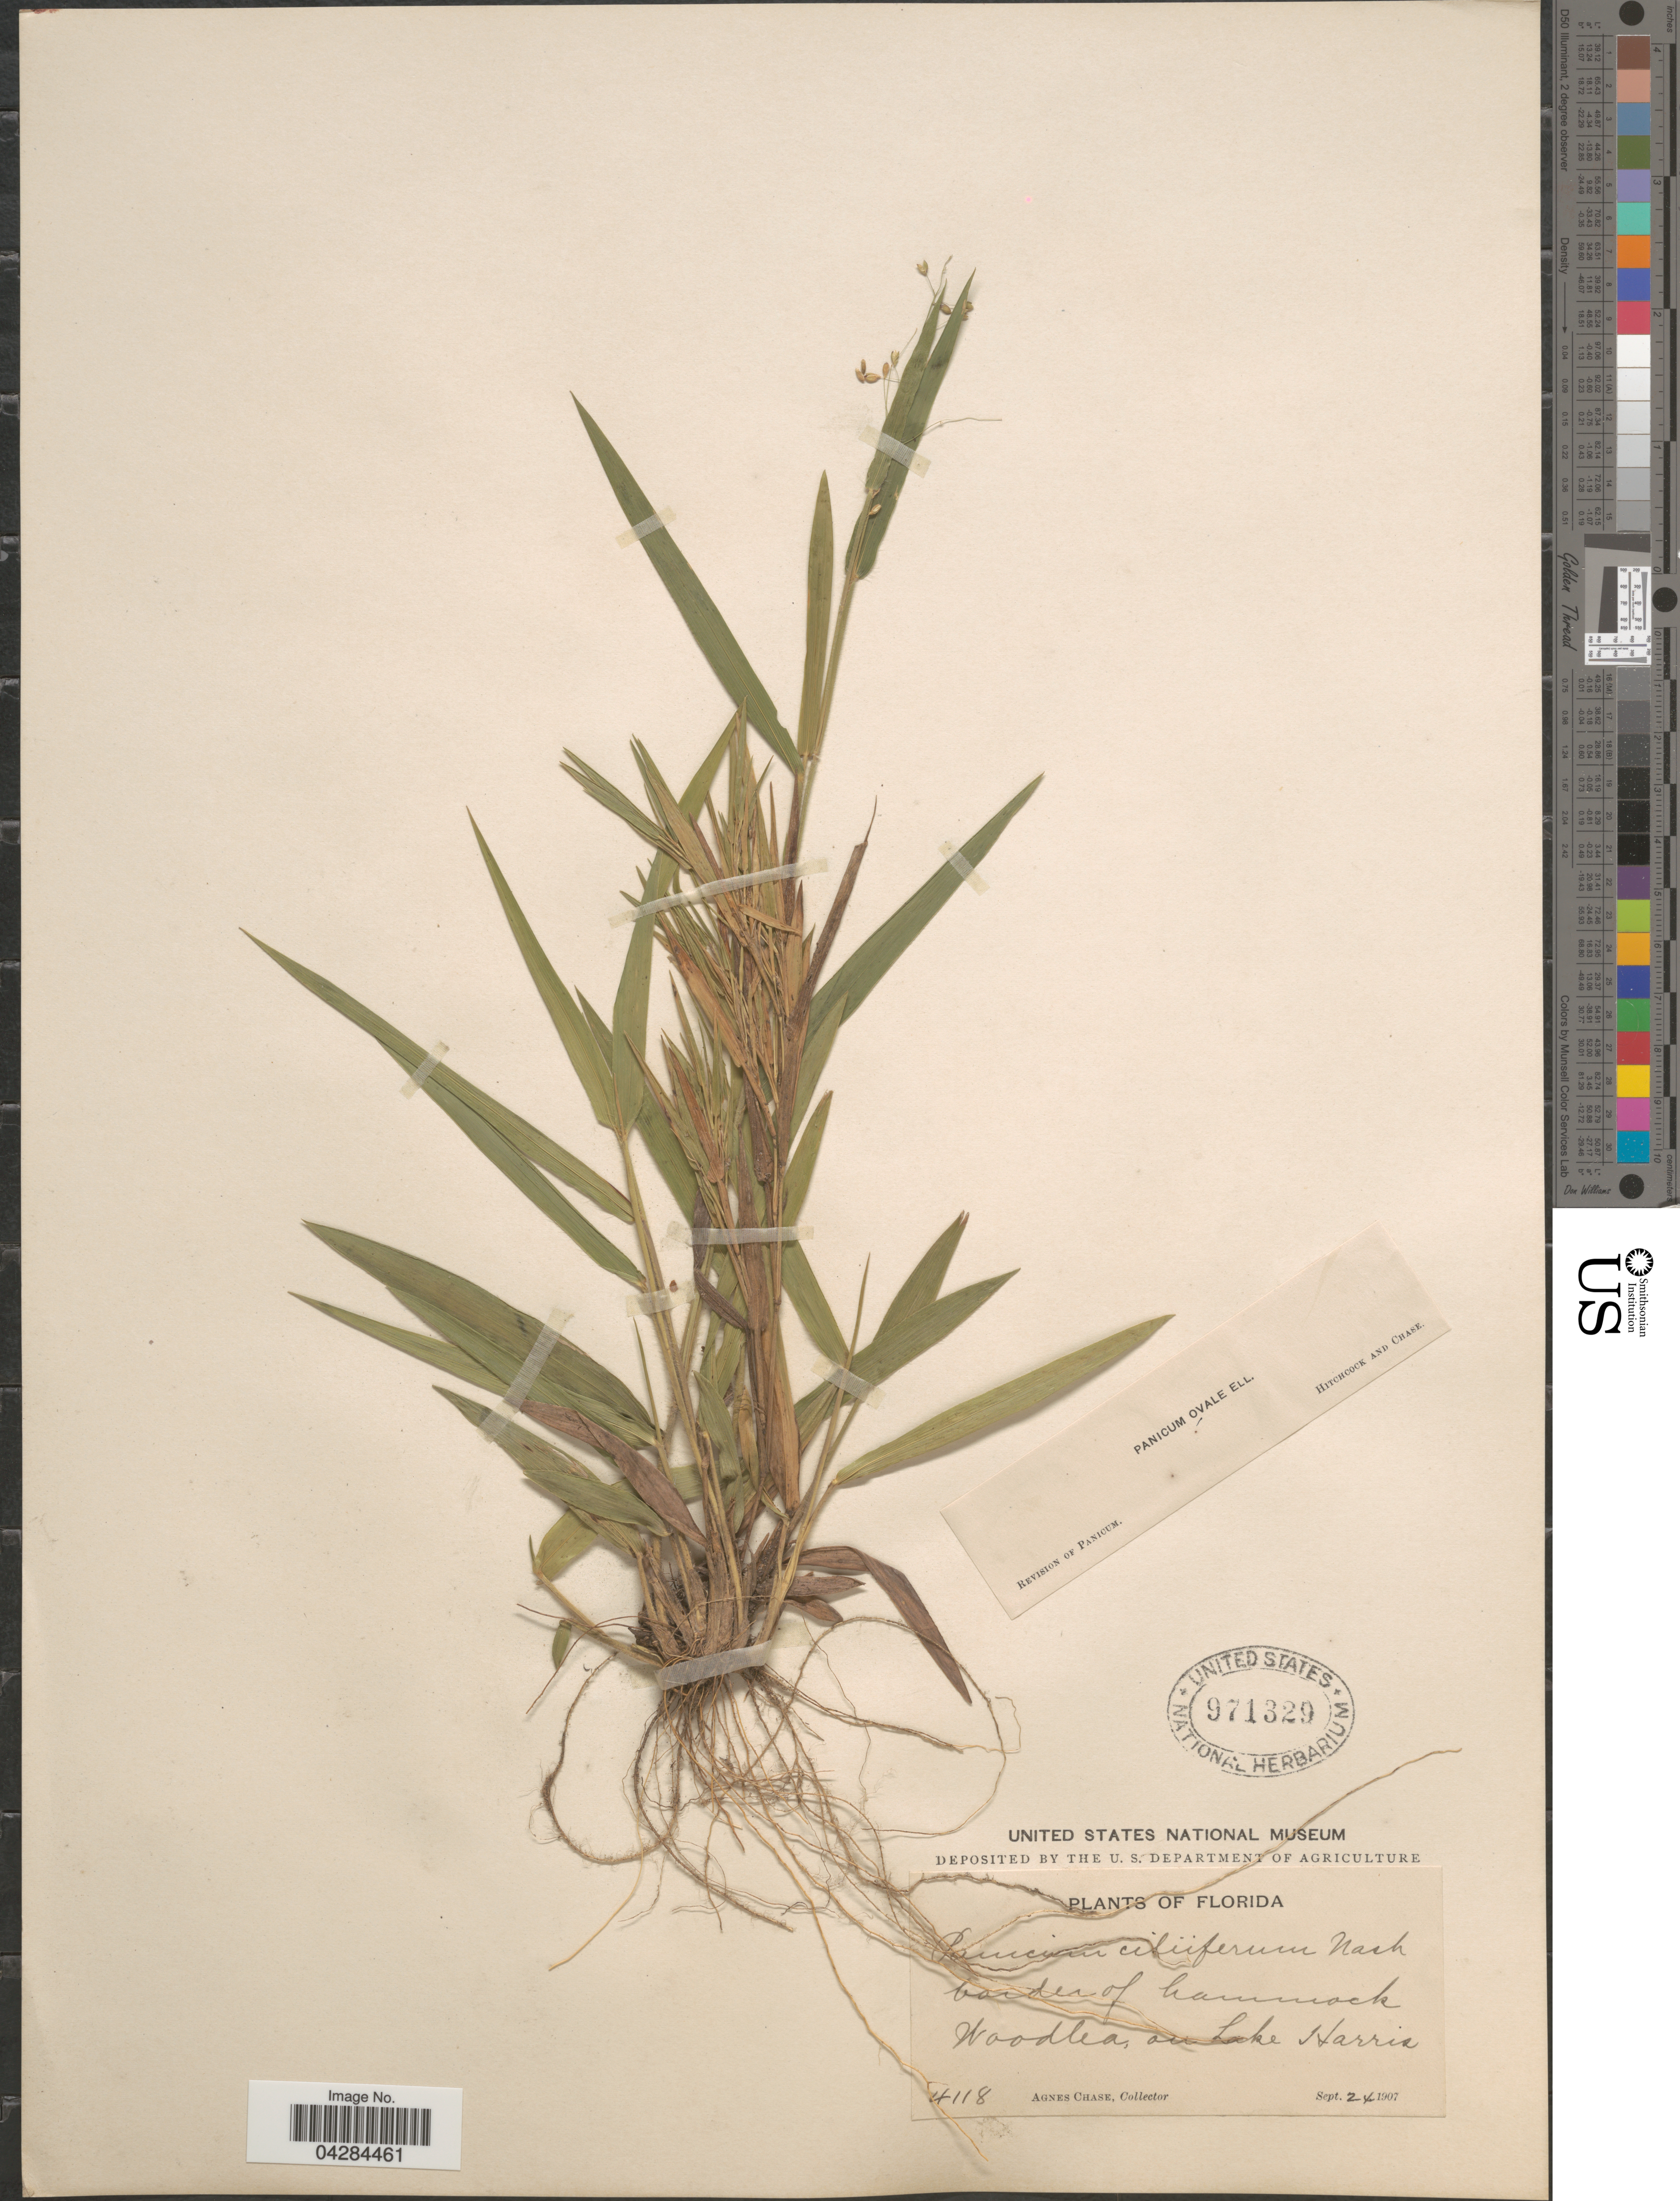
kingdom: Plantae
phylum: Tracheophyta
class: Liliopsida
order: Poales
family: Poaceae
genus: Dichanthelium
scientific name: Dichanthelium ovale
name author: (Elliott) Gould & C.A. Clark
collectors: A. Chase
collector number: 4118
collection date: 1907-09-24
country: United States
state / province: Florida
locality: Border of hammock Woodlea, on Lake Harris.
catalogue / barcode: US 971329